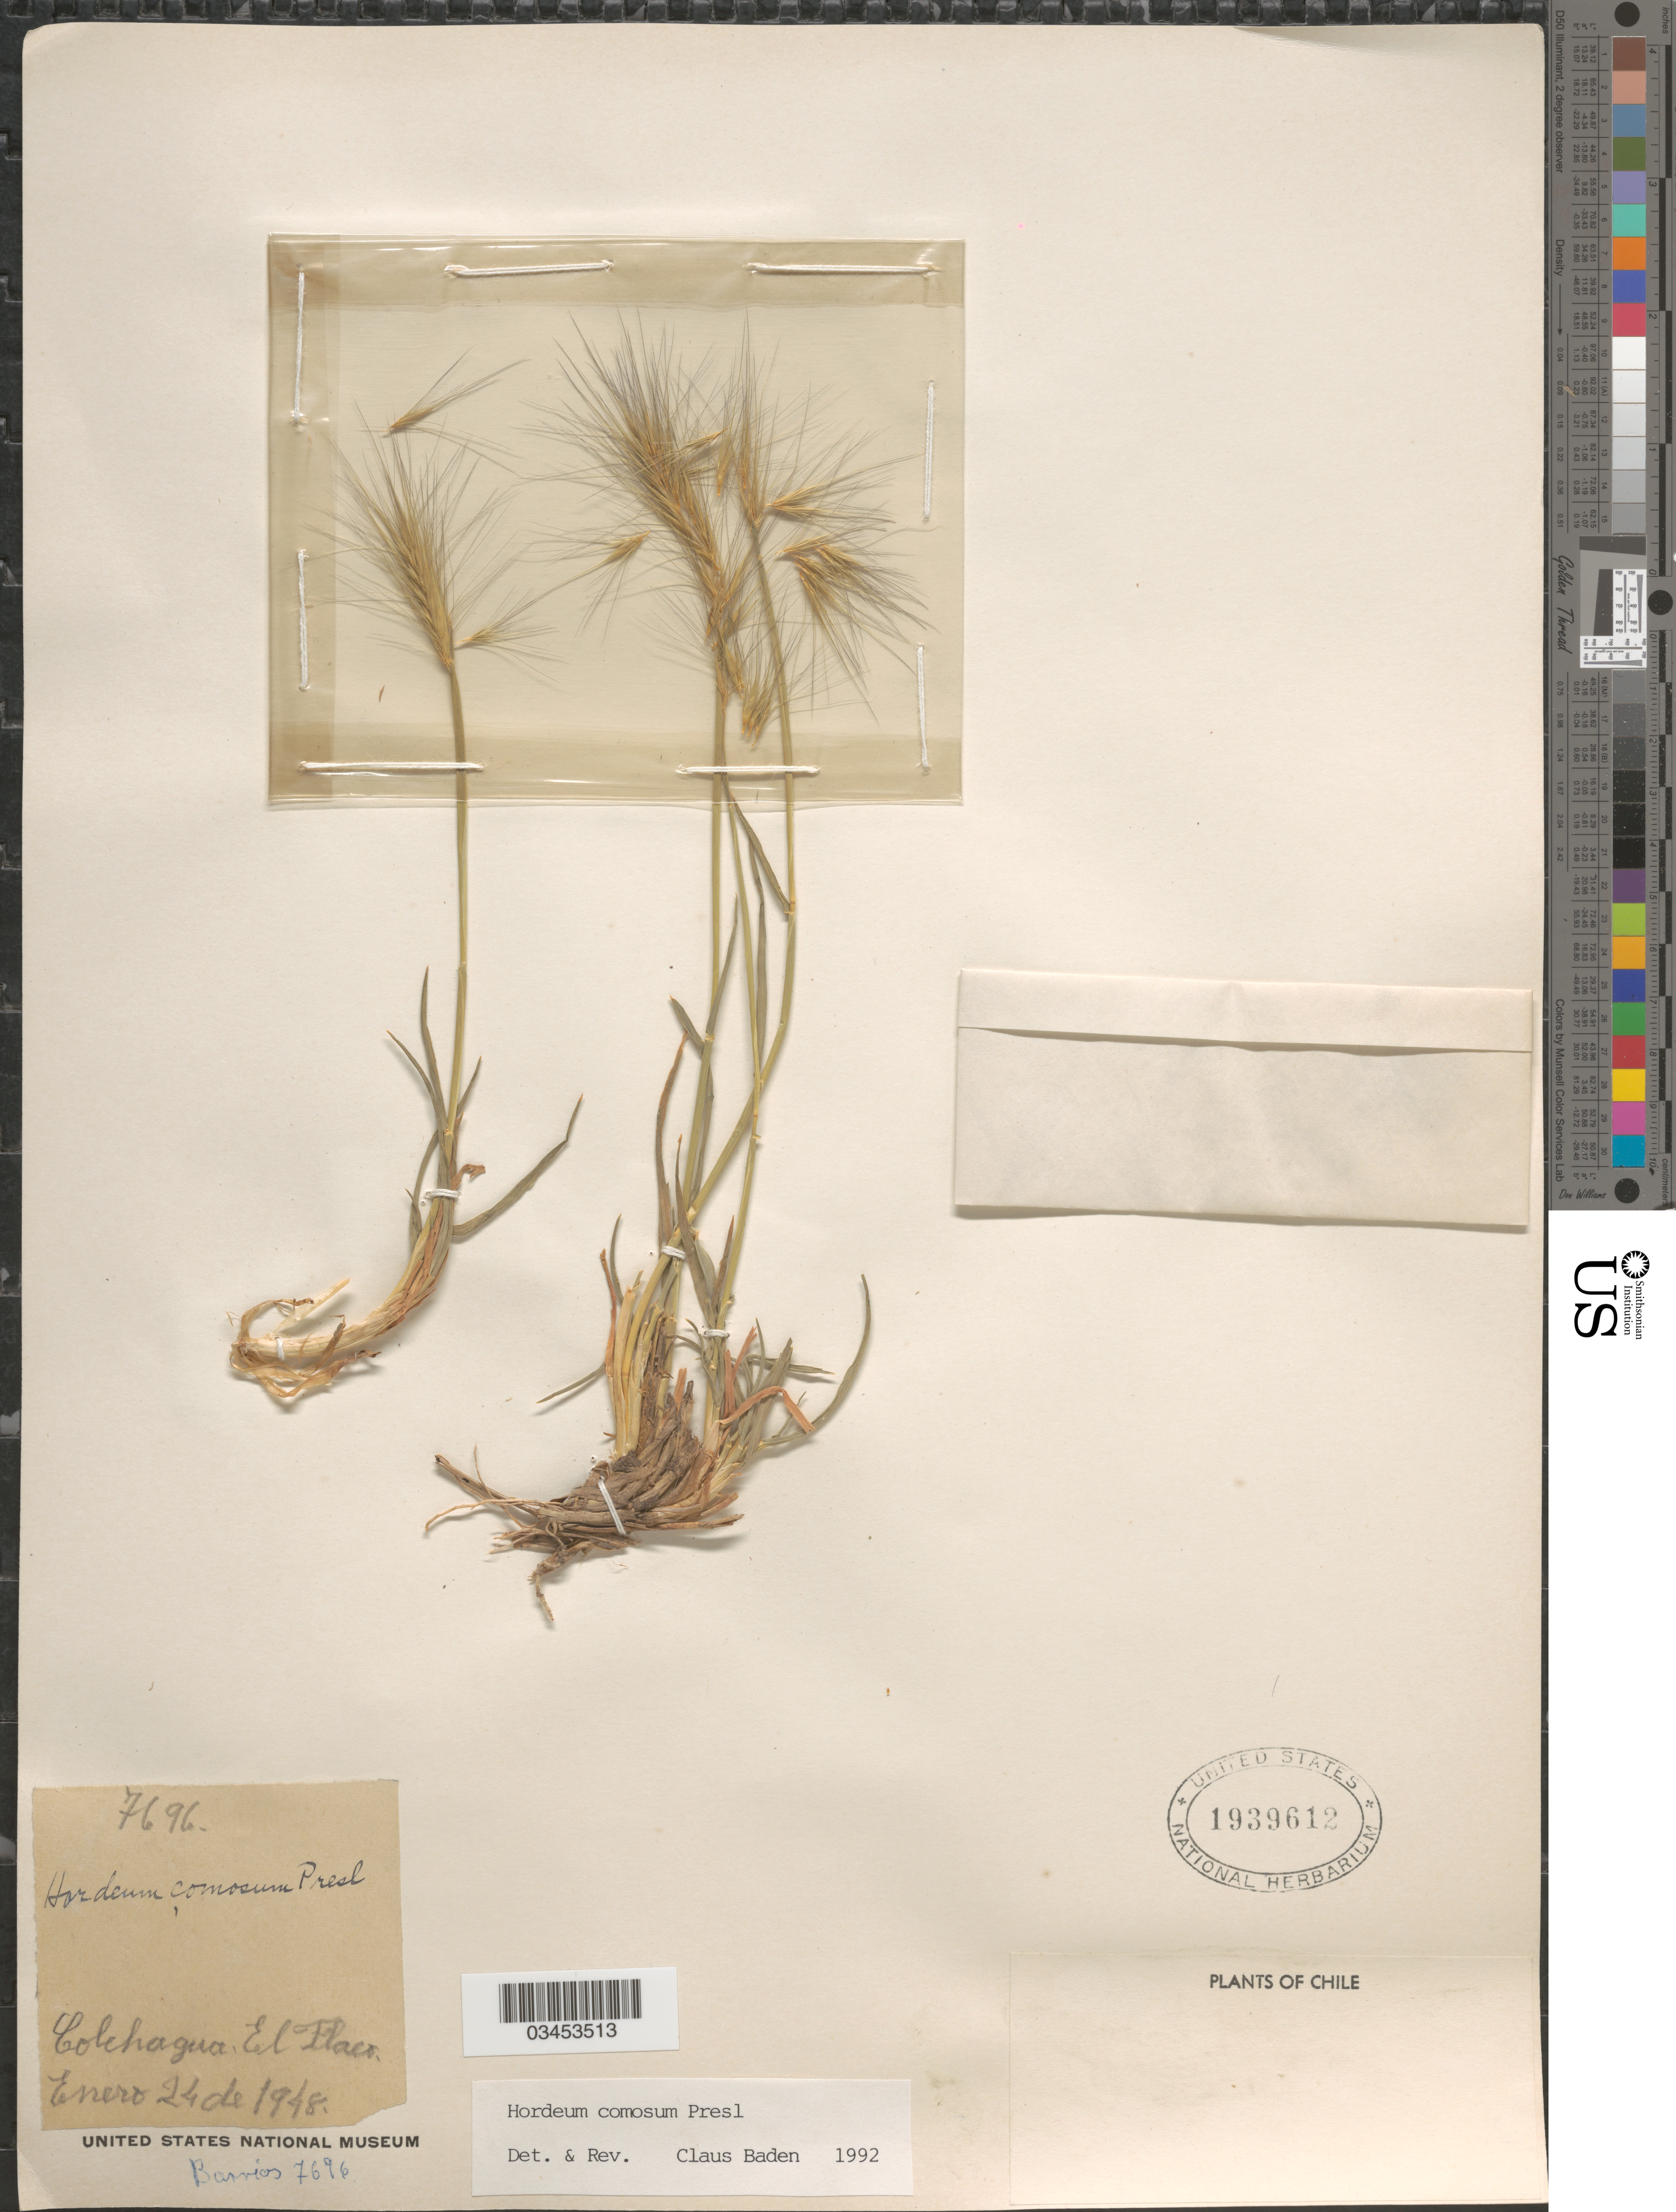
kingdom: Plantae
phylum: Tracheophyta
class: Liliopsida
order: Poales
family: Poaceae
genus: Hordeum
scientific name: Hordeum comosum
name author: J. Presl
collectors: Barrios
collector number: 7896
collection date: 1948-01-24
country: Chile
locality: Colchagua. El Flaco.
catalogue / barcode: US 1939612